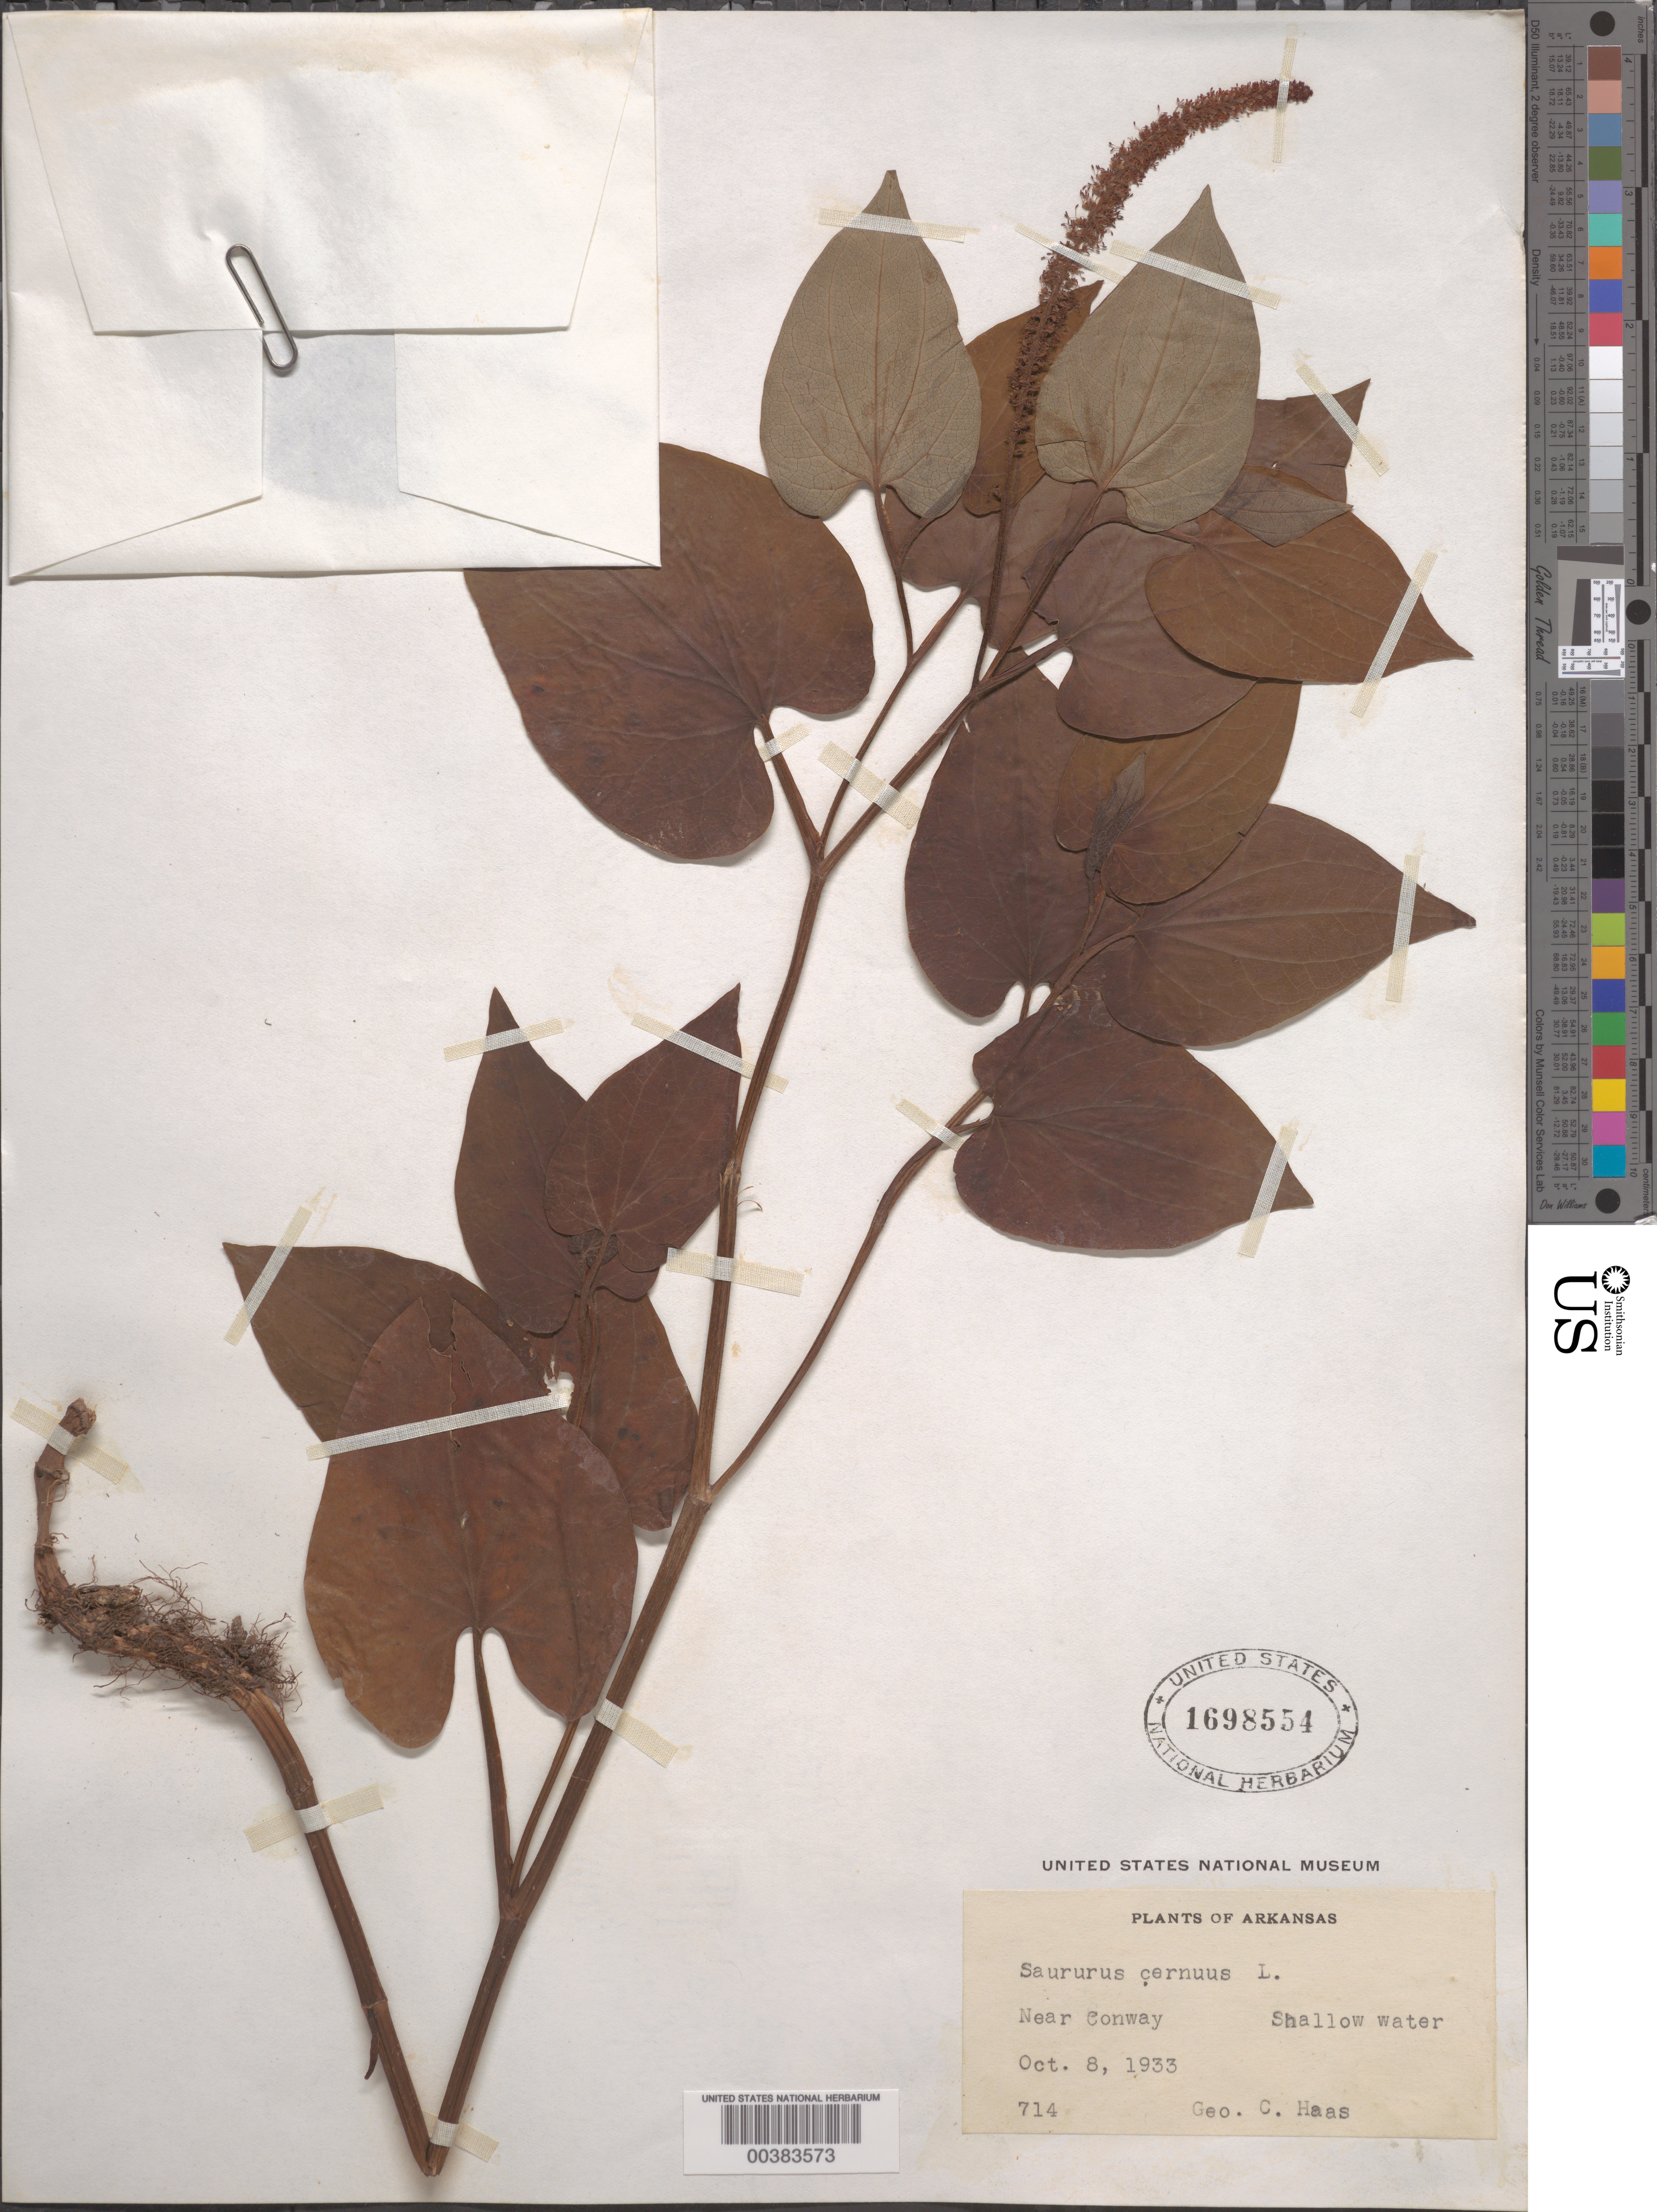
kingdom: Plantae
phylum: Tracheophyta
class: Magnoliopsida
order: Piperales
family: Saururaceae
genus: Saururus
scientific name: Saururus cernuus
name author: L.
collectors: G. Haas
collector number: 714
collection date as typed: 08 Oct 1933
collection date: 1933-10-08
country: United States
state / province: Arkansas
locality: Near conway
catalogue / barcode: US 1698554